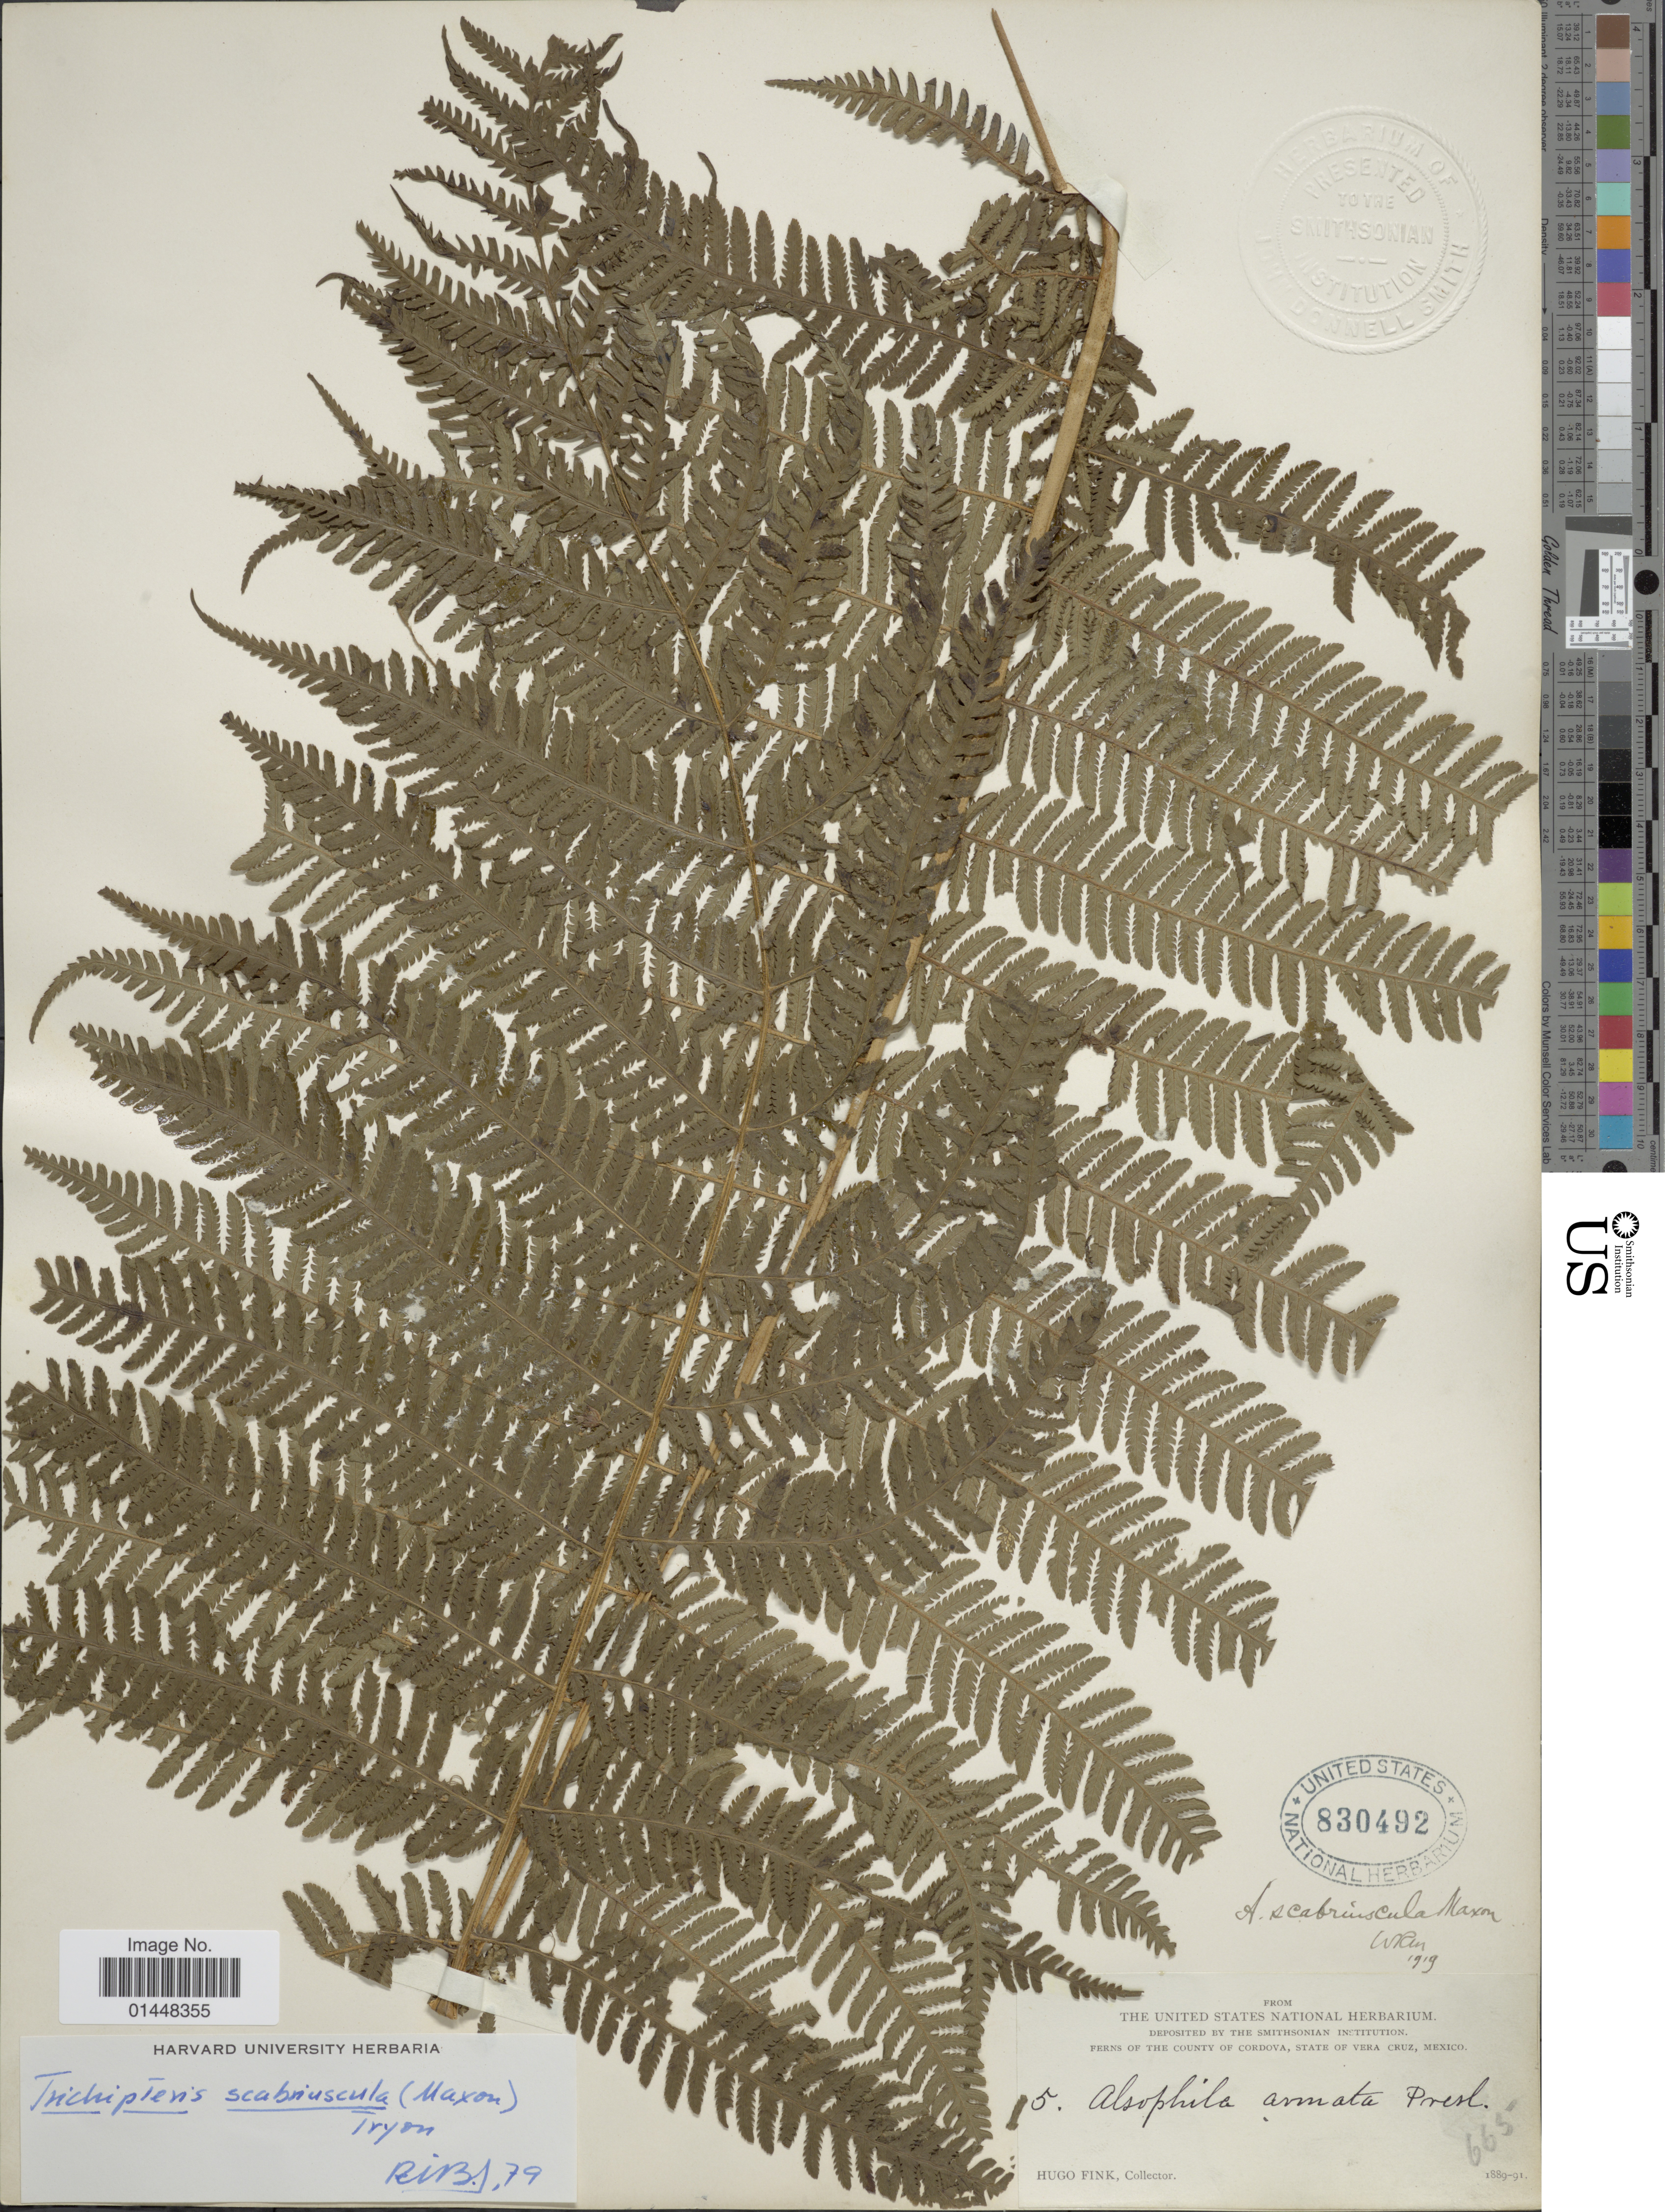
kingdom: Plantae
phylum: Tracheophyta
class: Polypodiopsida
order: Cyatheales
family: Cyatheaceae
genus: Cyathea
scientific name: Cyathea bicrenata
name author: Liebm.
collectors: H. Fink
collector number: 5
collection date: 1889/1891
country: Mexico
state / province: Veracruz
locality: Ferns of the County of Cordova, State of Vera Cruz, Mexico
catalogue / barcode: US 830492